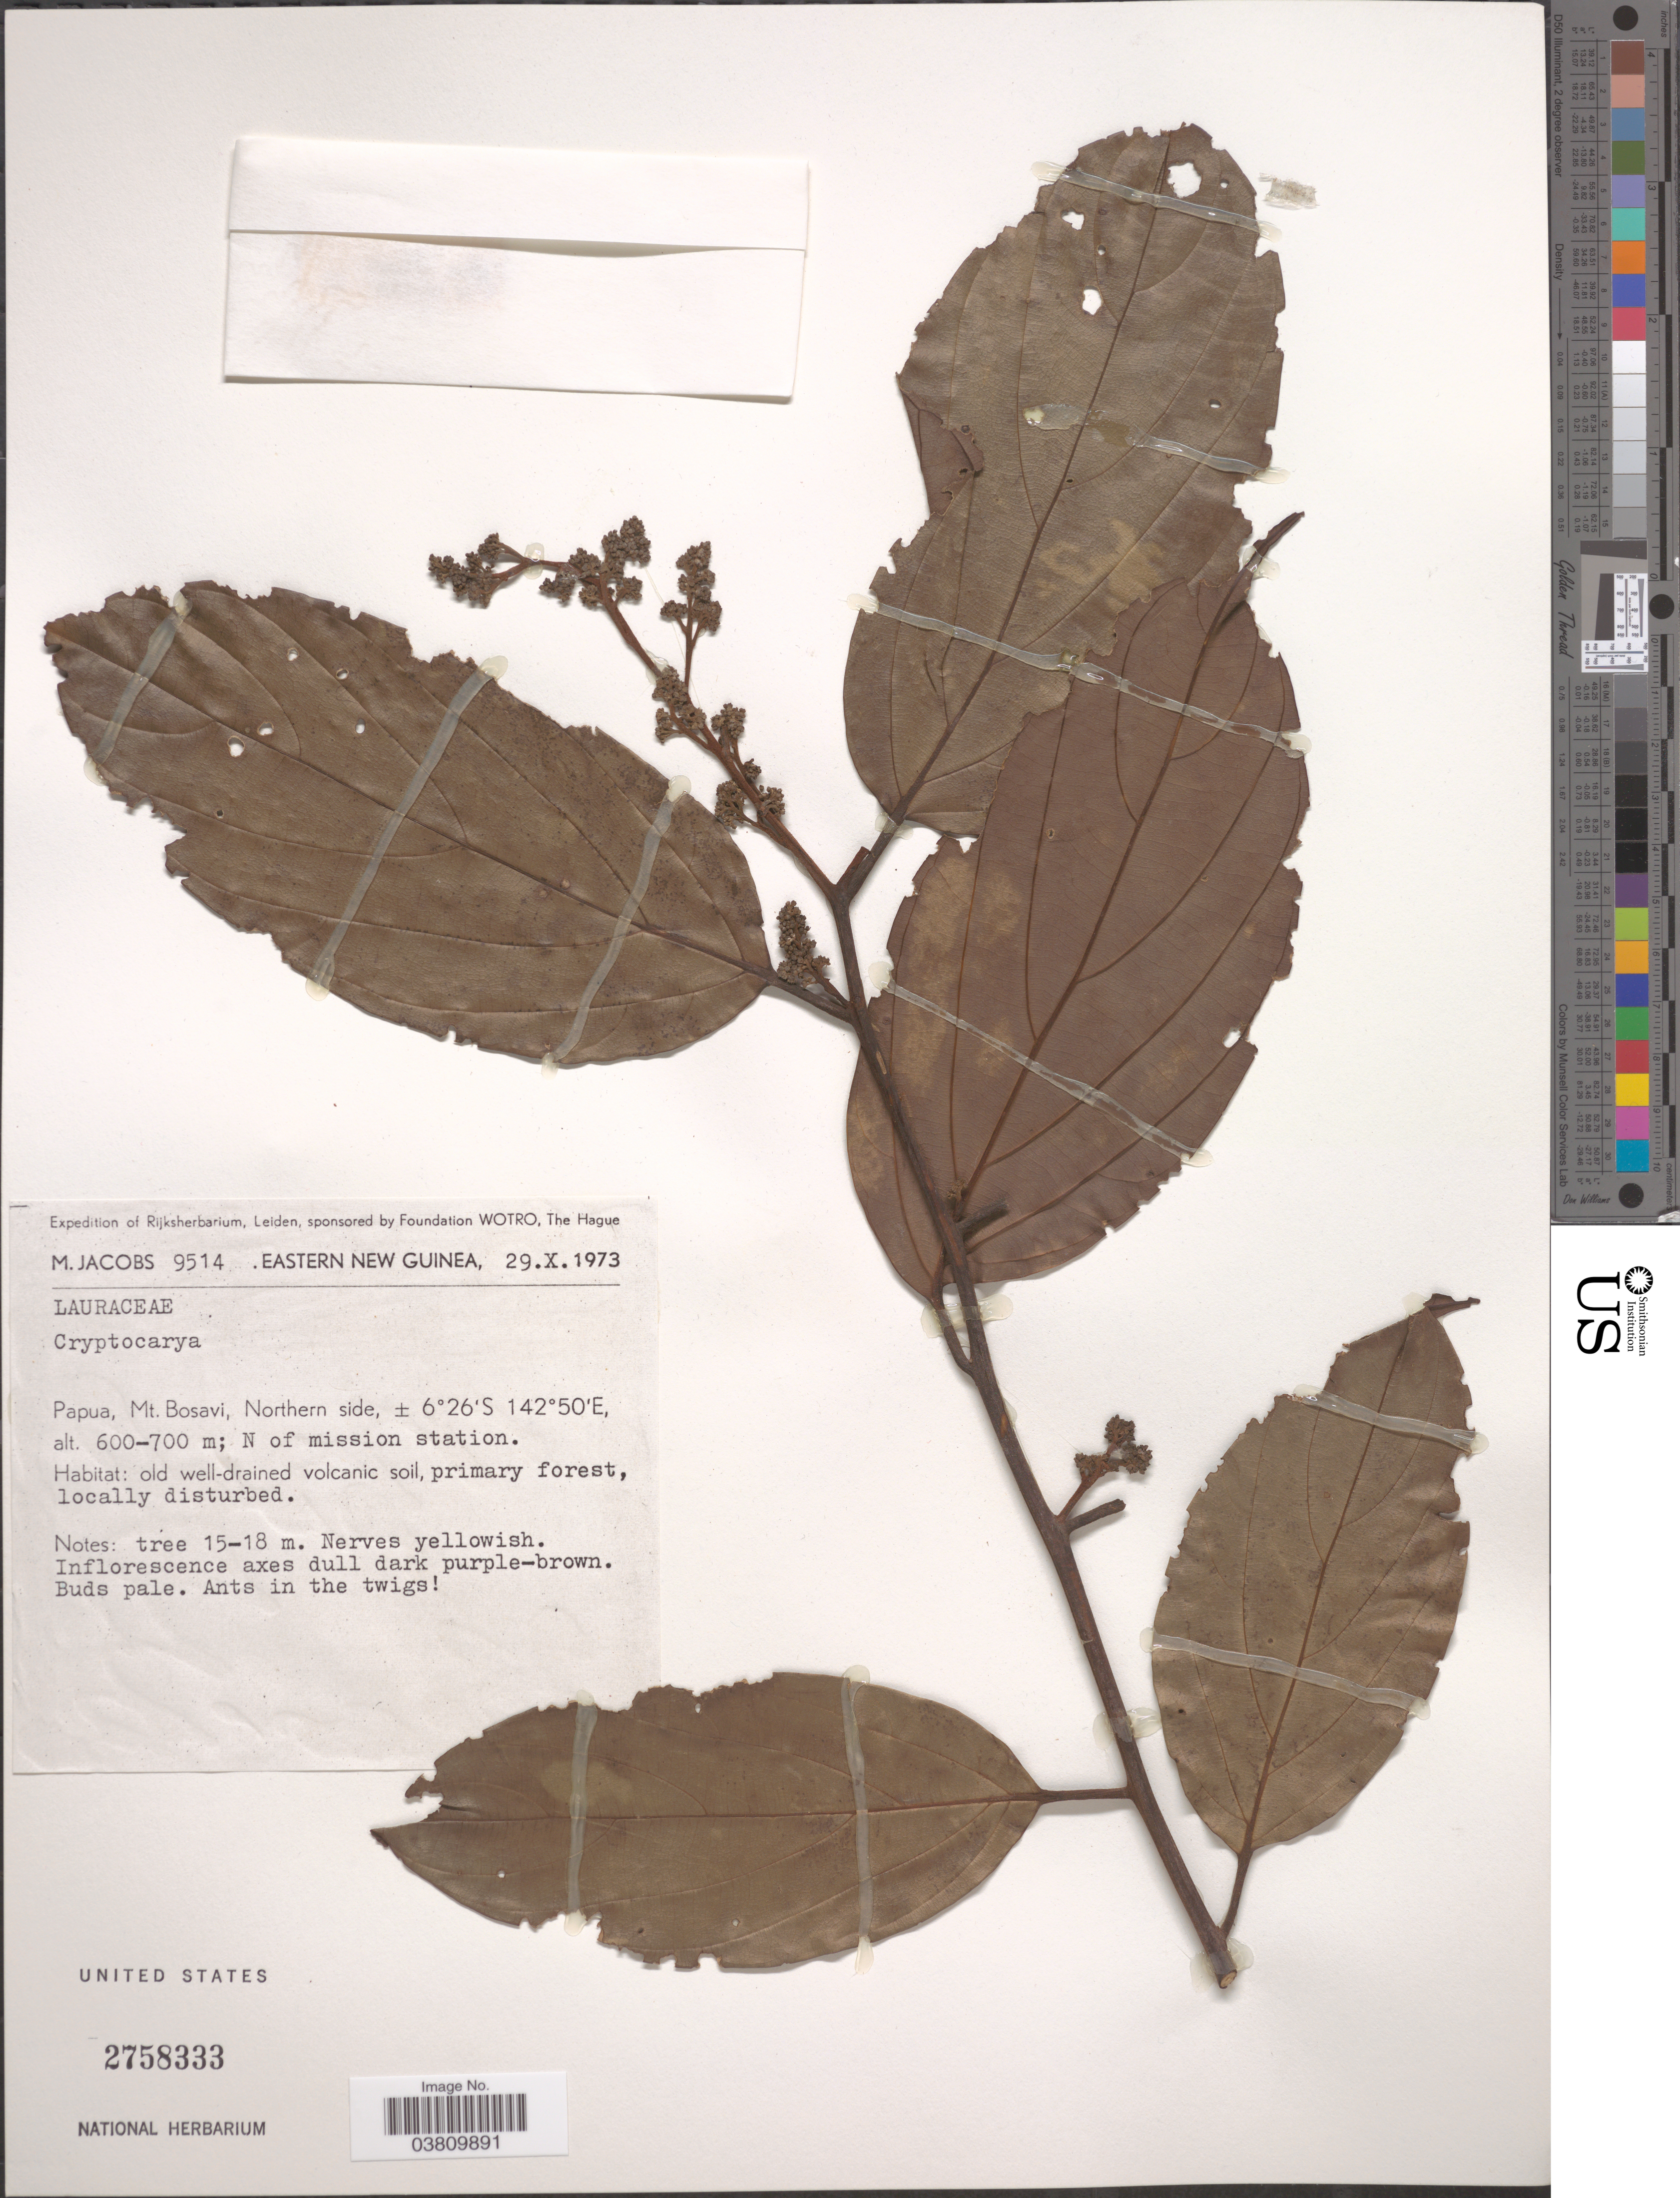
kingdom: Plantae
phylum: Tracheophyta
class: Magnoliopsida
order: Laurales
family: Lauraceae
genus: Cryptocarya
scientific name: Cryptocarya sp.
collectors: M. Jacobs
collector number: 9514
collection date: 1973-10-29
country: Papua New Guinea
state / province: Northern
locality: Eastern New Guinea. Papua, Mt. Bosavi, Northern side.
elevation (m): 600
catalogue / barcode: US 2758333